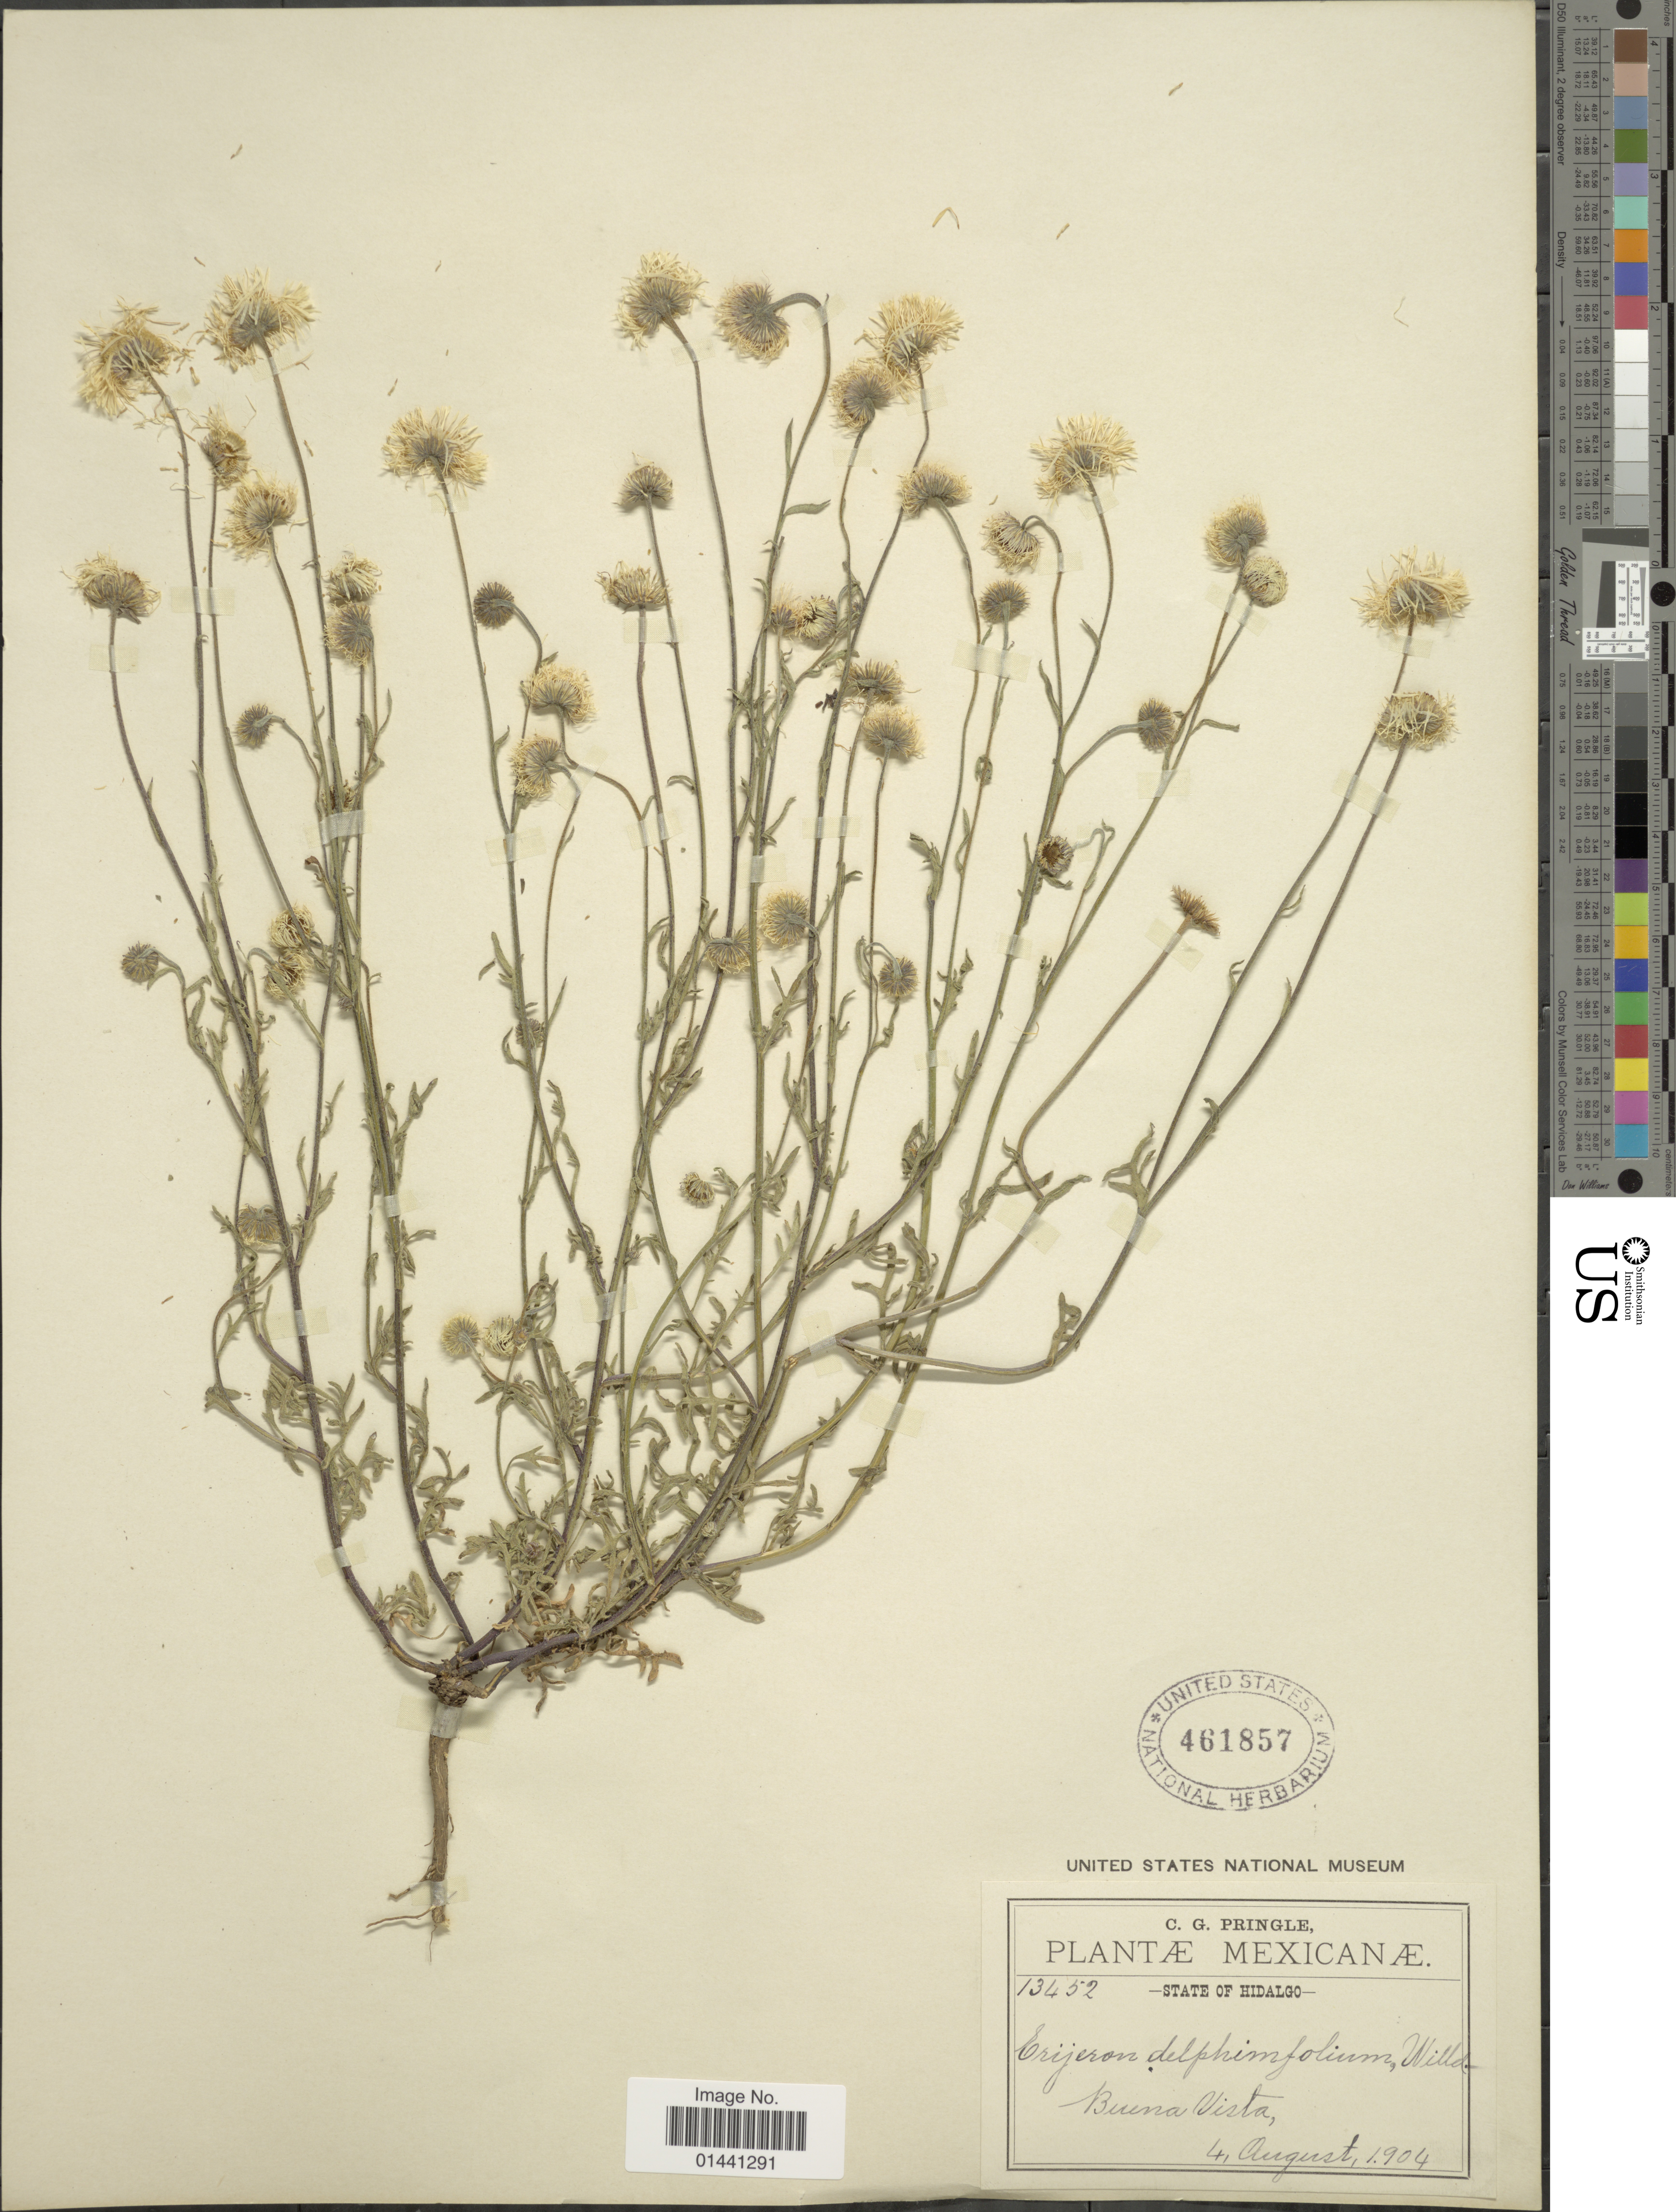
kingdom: Plantae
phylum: Tracheophyta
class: Magnoliopsida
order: Asterales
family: Asteraceae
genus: Erigeron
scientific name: Erigeron delphinifolius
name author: Willd.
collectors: C. G. Pringle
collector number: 13452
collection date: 1904-08-04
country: Mexico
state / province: Hidalgo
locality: Buena Vista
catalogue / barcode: US 461857